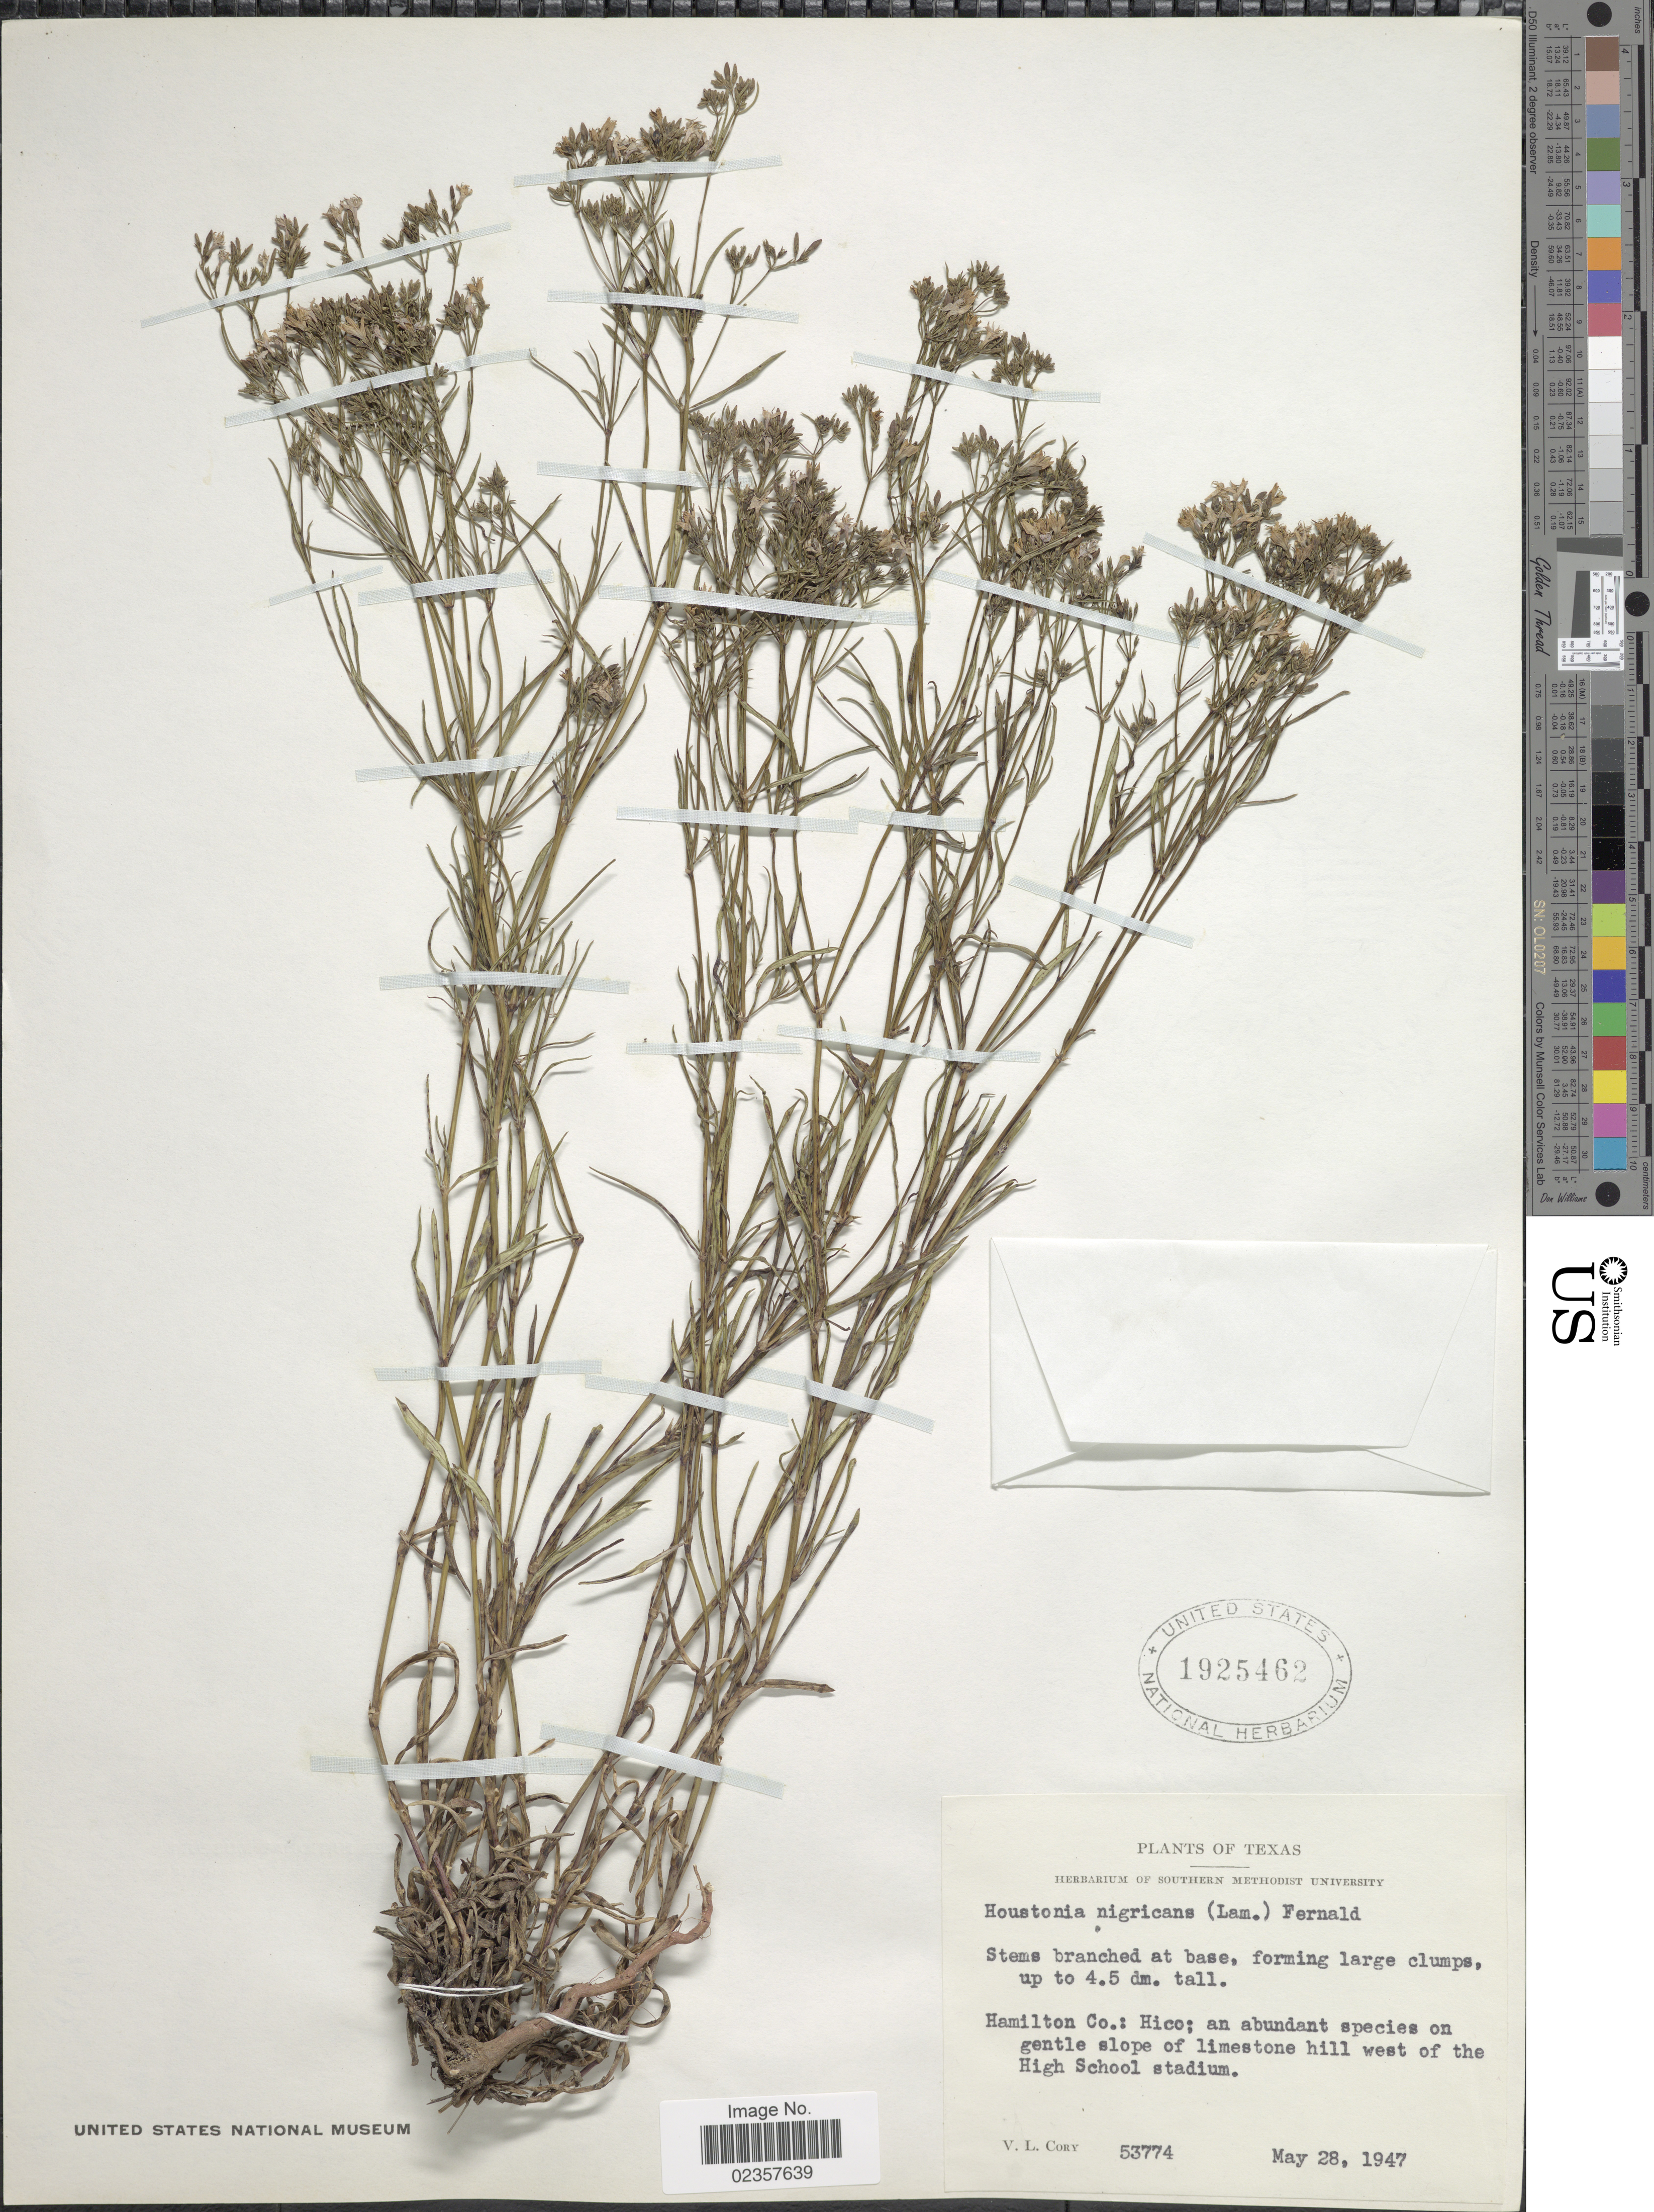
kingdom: Plantae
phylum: Tracheophyta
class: Magnoliopsida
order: Gentianales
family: Rubiaceae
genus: Houstonia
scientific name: Houstonia nigricans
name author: (Lam.) Fernald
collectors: V. Cory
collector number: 53774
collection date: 1947-05-28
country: United States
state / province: Texas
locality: Hamilton Co.: Hico; west of the High School stadium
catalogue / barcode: US 1925462